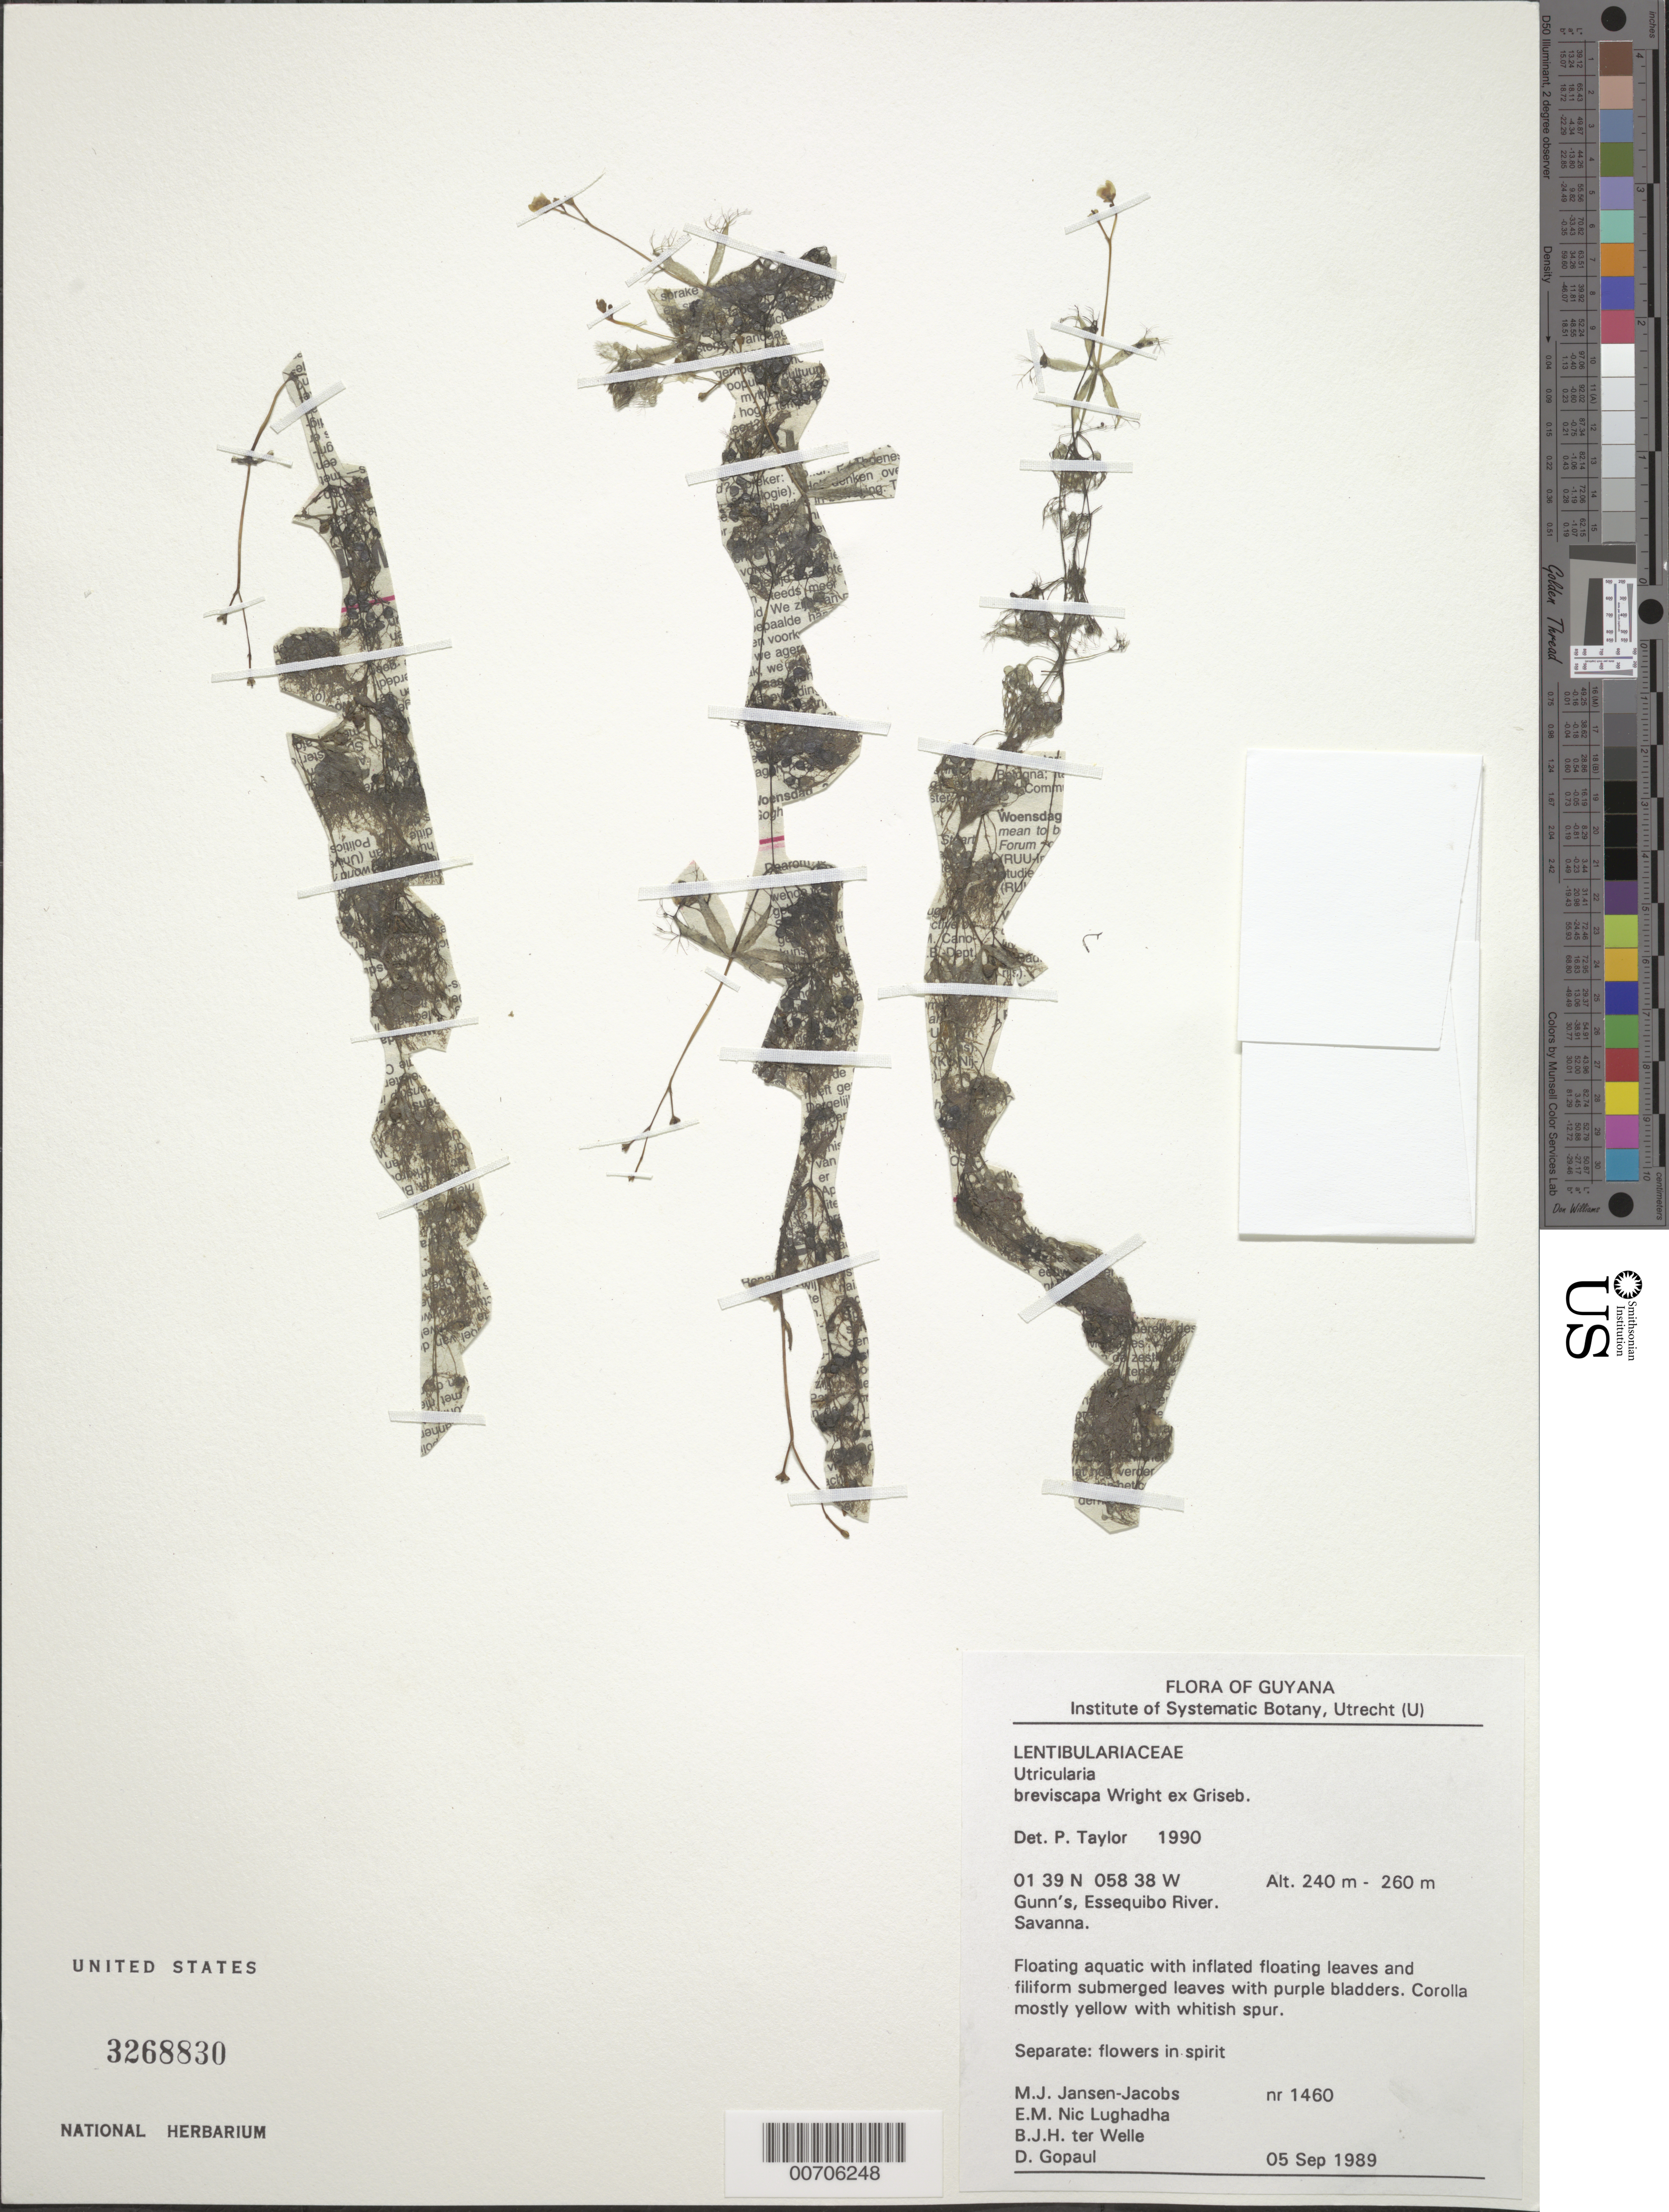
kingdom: Plantae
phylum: Tracheophyta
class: Magnoliopsida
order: Lamiales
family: Lentibulariaceae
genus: Utricularia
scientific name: Utricularia breviscapa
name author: C. Wright ex Griseb.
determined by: Taylor, P.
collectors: M. J. Jansen-Jacobs, E. Nic Lughadha, B. Welle & D. Gopaul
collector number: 1460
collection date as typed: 5-Sep-89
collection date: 1989-09-05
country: Guyana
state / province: U. Takutu-U. Essequibo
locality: Gunn's, Essequibo River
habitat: Savanna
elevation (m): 240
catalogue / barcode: US 3268830